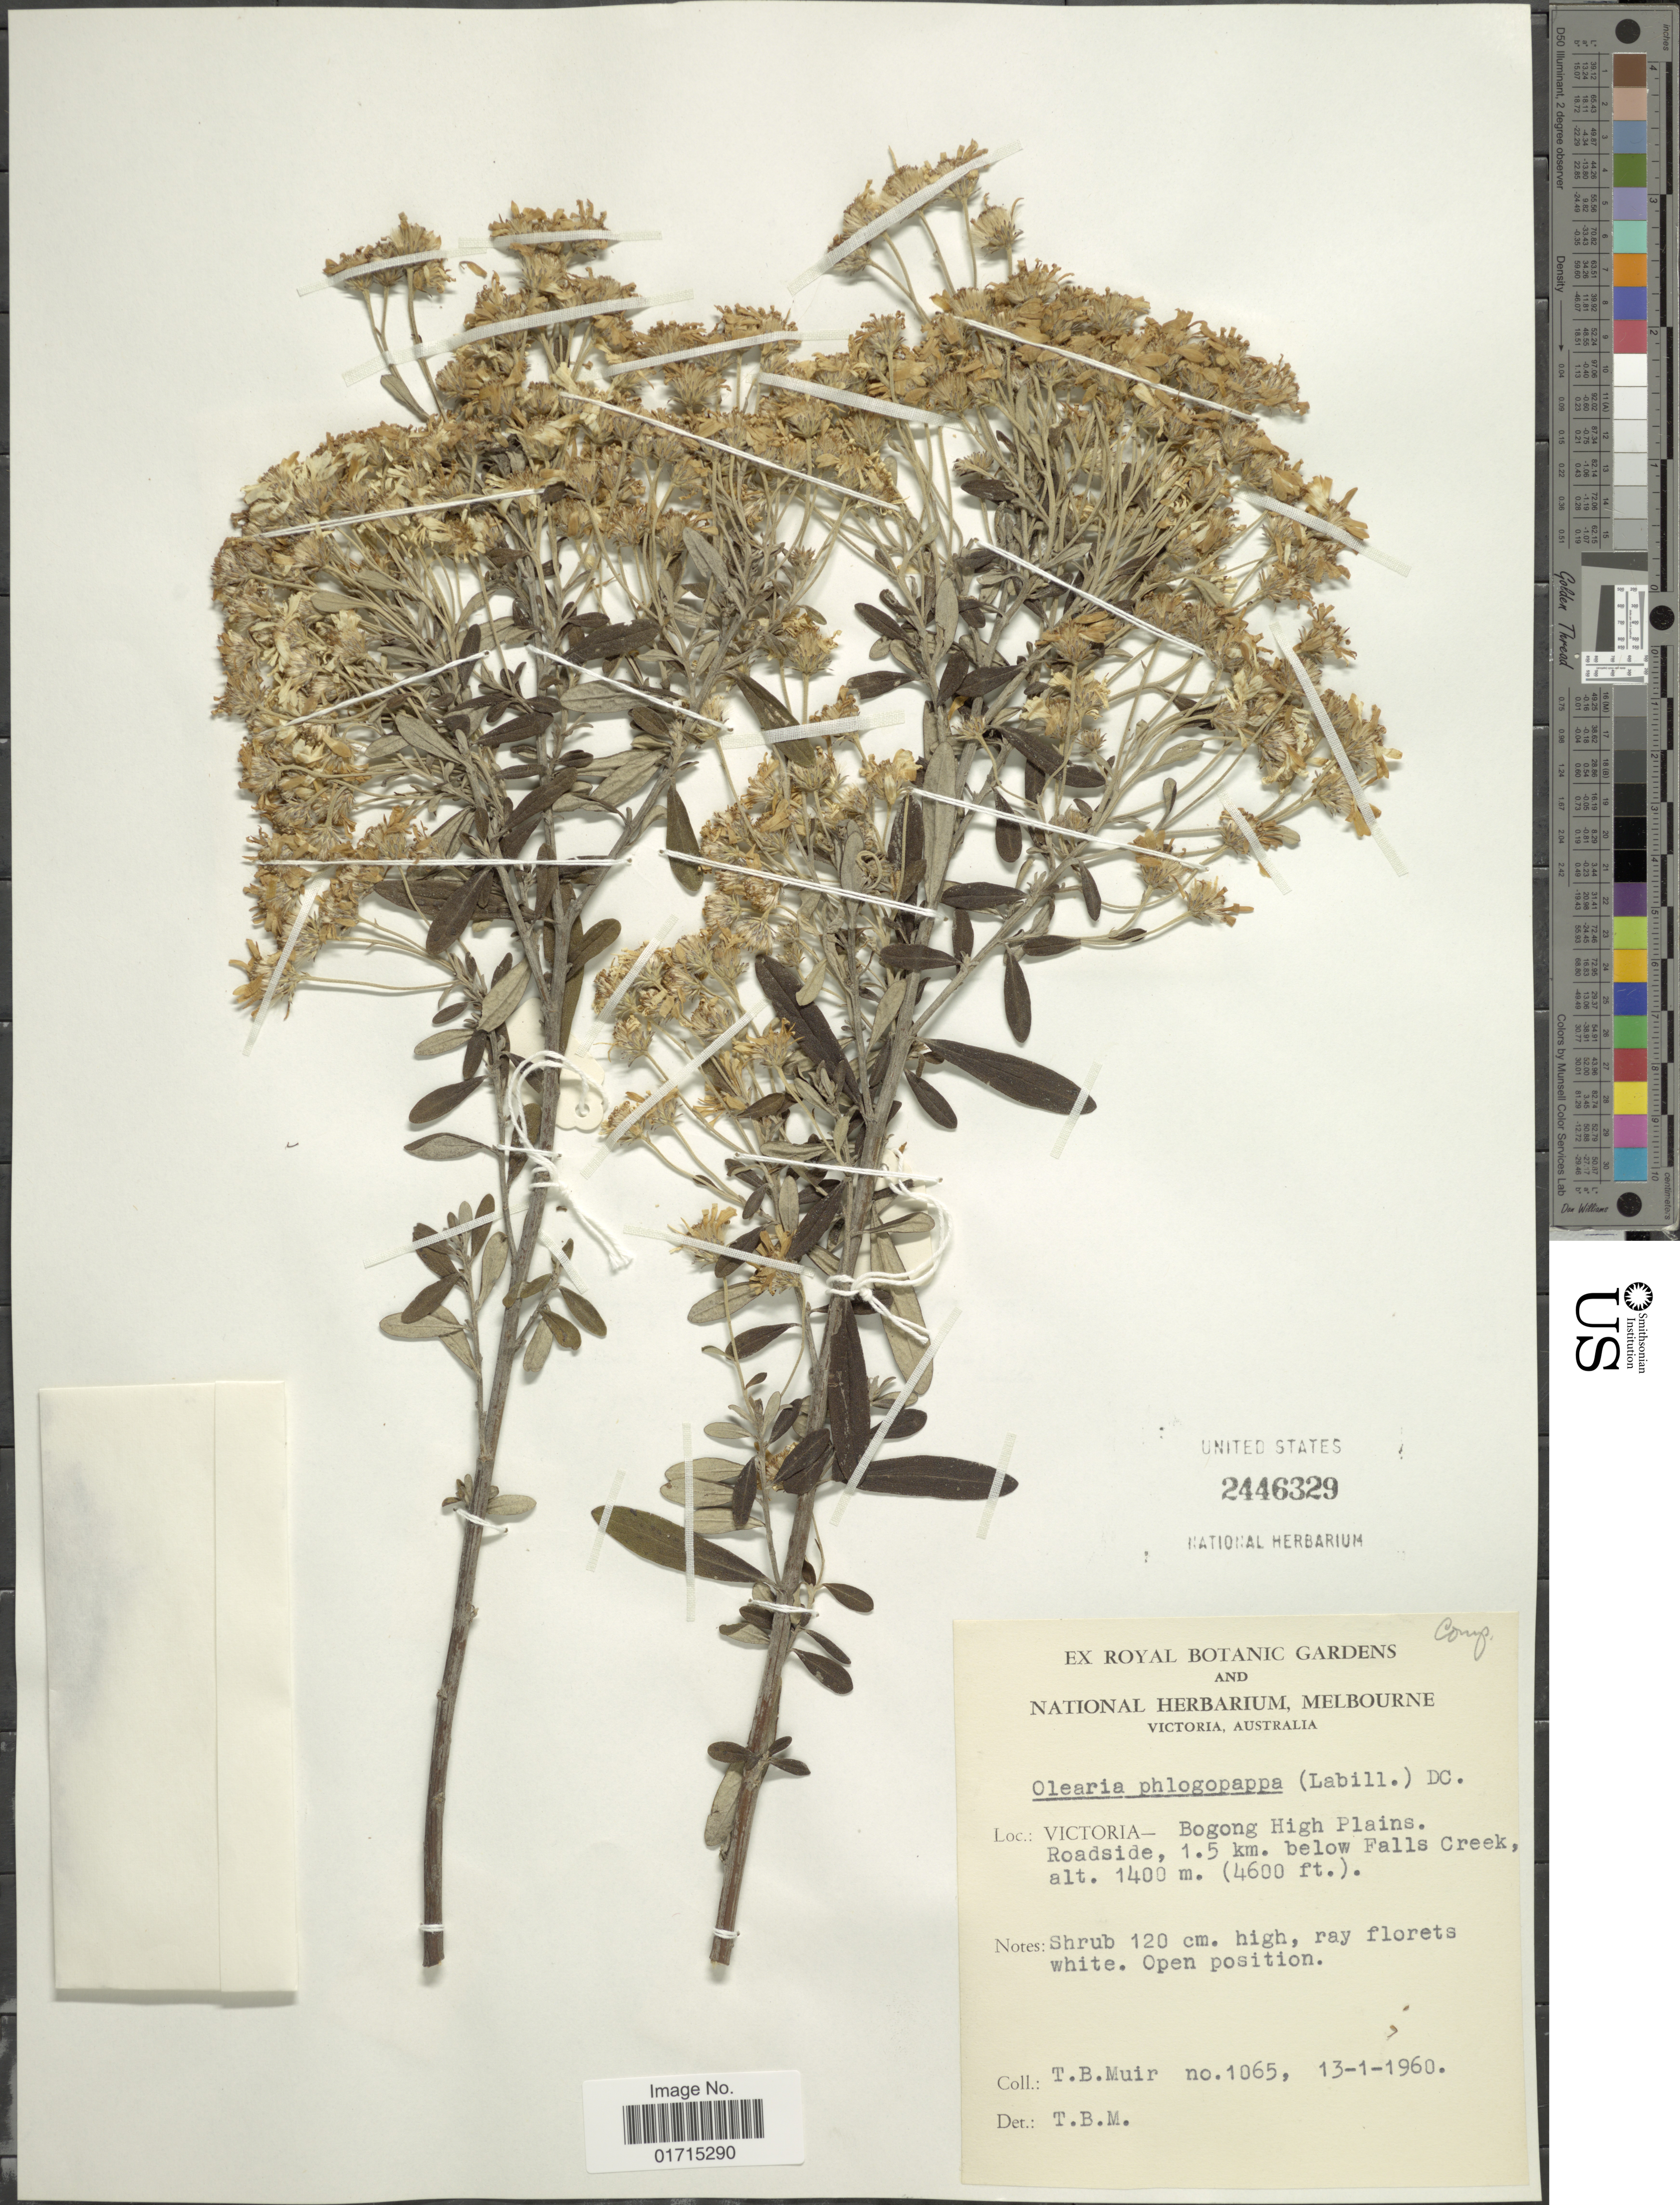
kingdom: Plantae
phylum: Tracheophyta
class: Magnoliopsida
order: Asterales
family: Asteraceae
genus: Olearia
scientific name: Olearia phlogopappa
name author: (Labill.) DC.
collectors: T. Muir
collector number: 1065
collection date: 1960-01-13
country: Australia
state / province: Victoria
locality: Victoria-Bogong High Plains. Roadside, 1.5 km. below Falls Creeek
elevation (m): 1400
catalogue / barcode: US 2446329